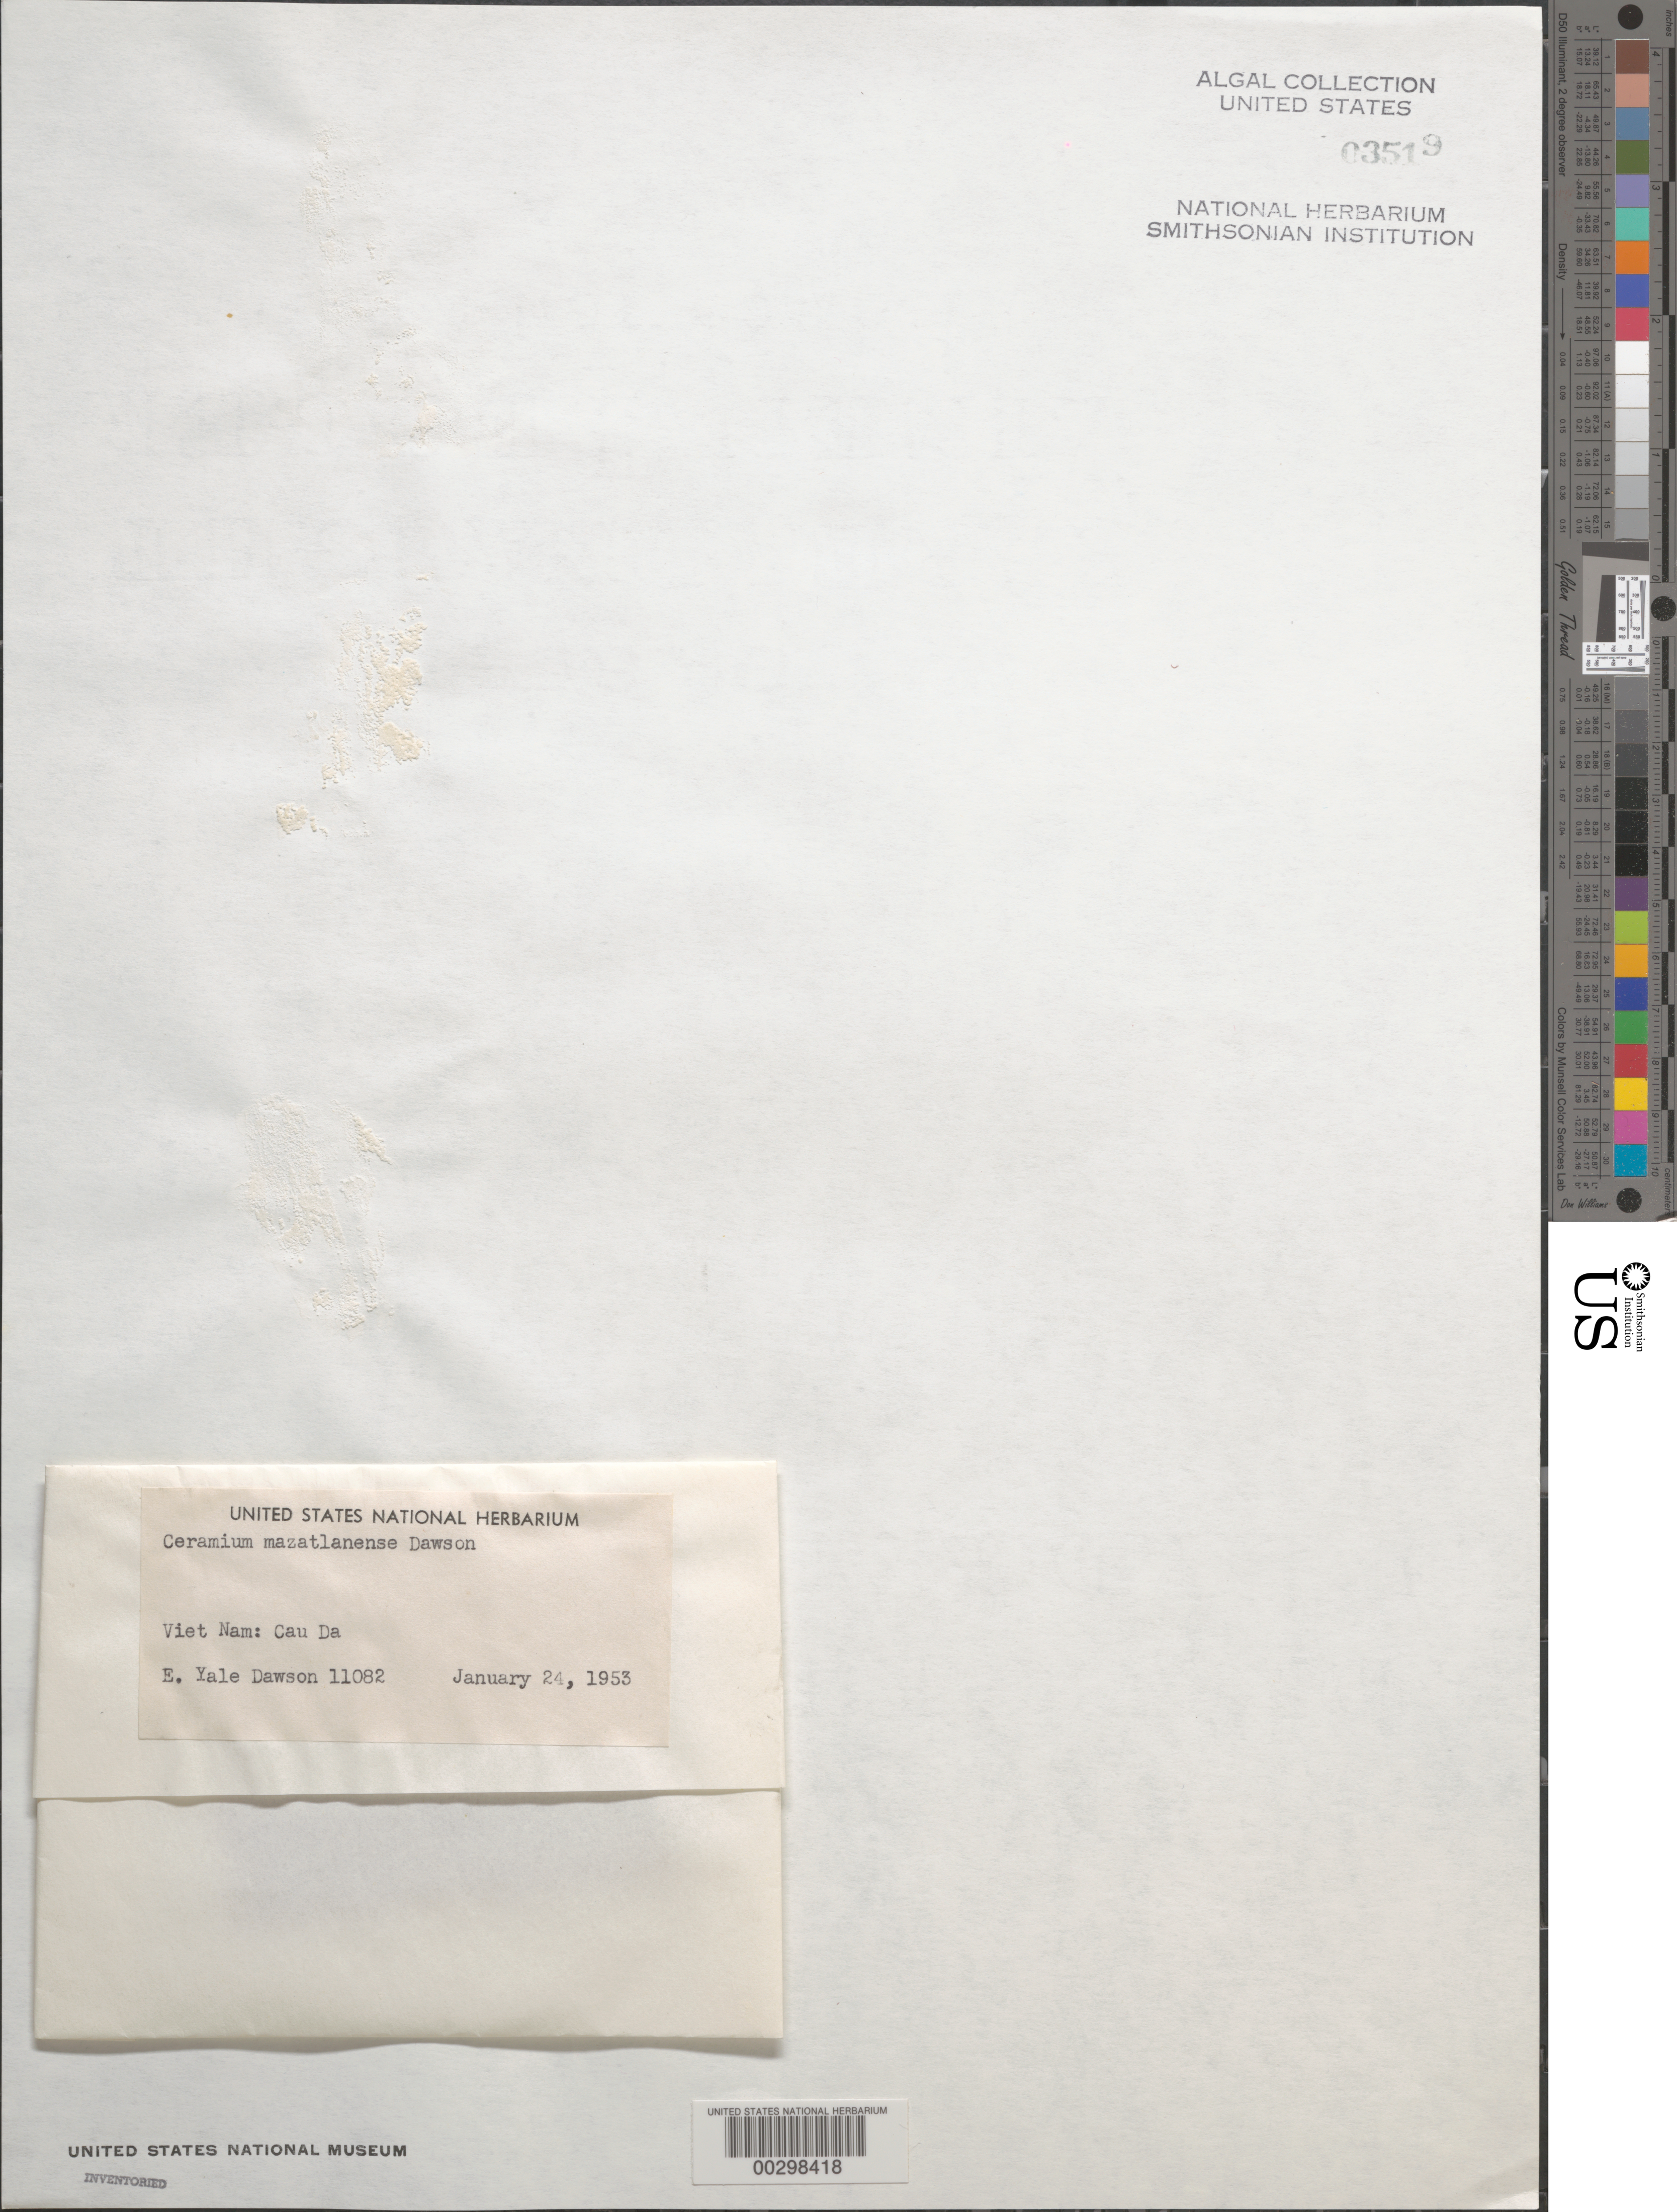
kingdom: Plantae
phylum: Rhodophyta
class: Florideophyceae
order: Ceramiales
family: Ceramiaceae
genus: Ceramium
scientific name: Ceramium macilentum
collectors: E. Y. Dawson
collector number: EYD 11082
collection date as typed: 24 Jan 1953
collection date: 1953-01-24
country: Vietnam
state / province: Phu Khanh Province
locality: Cau Da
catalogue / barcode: US 3519